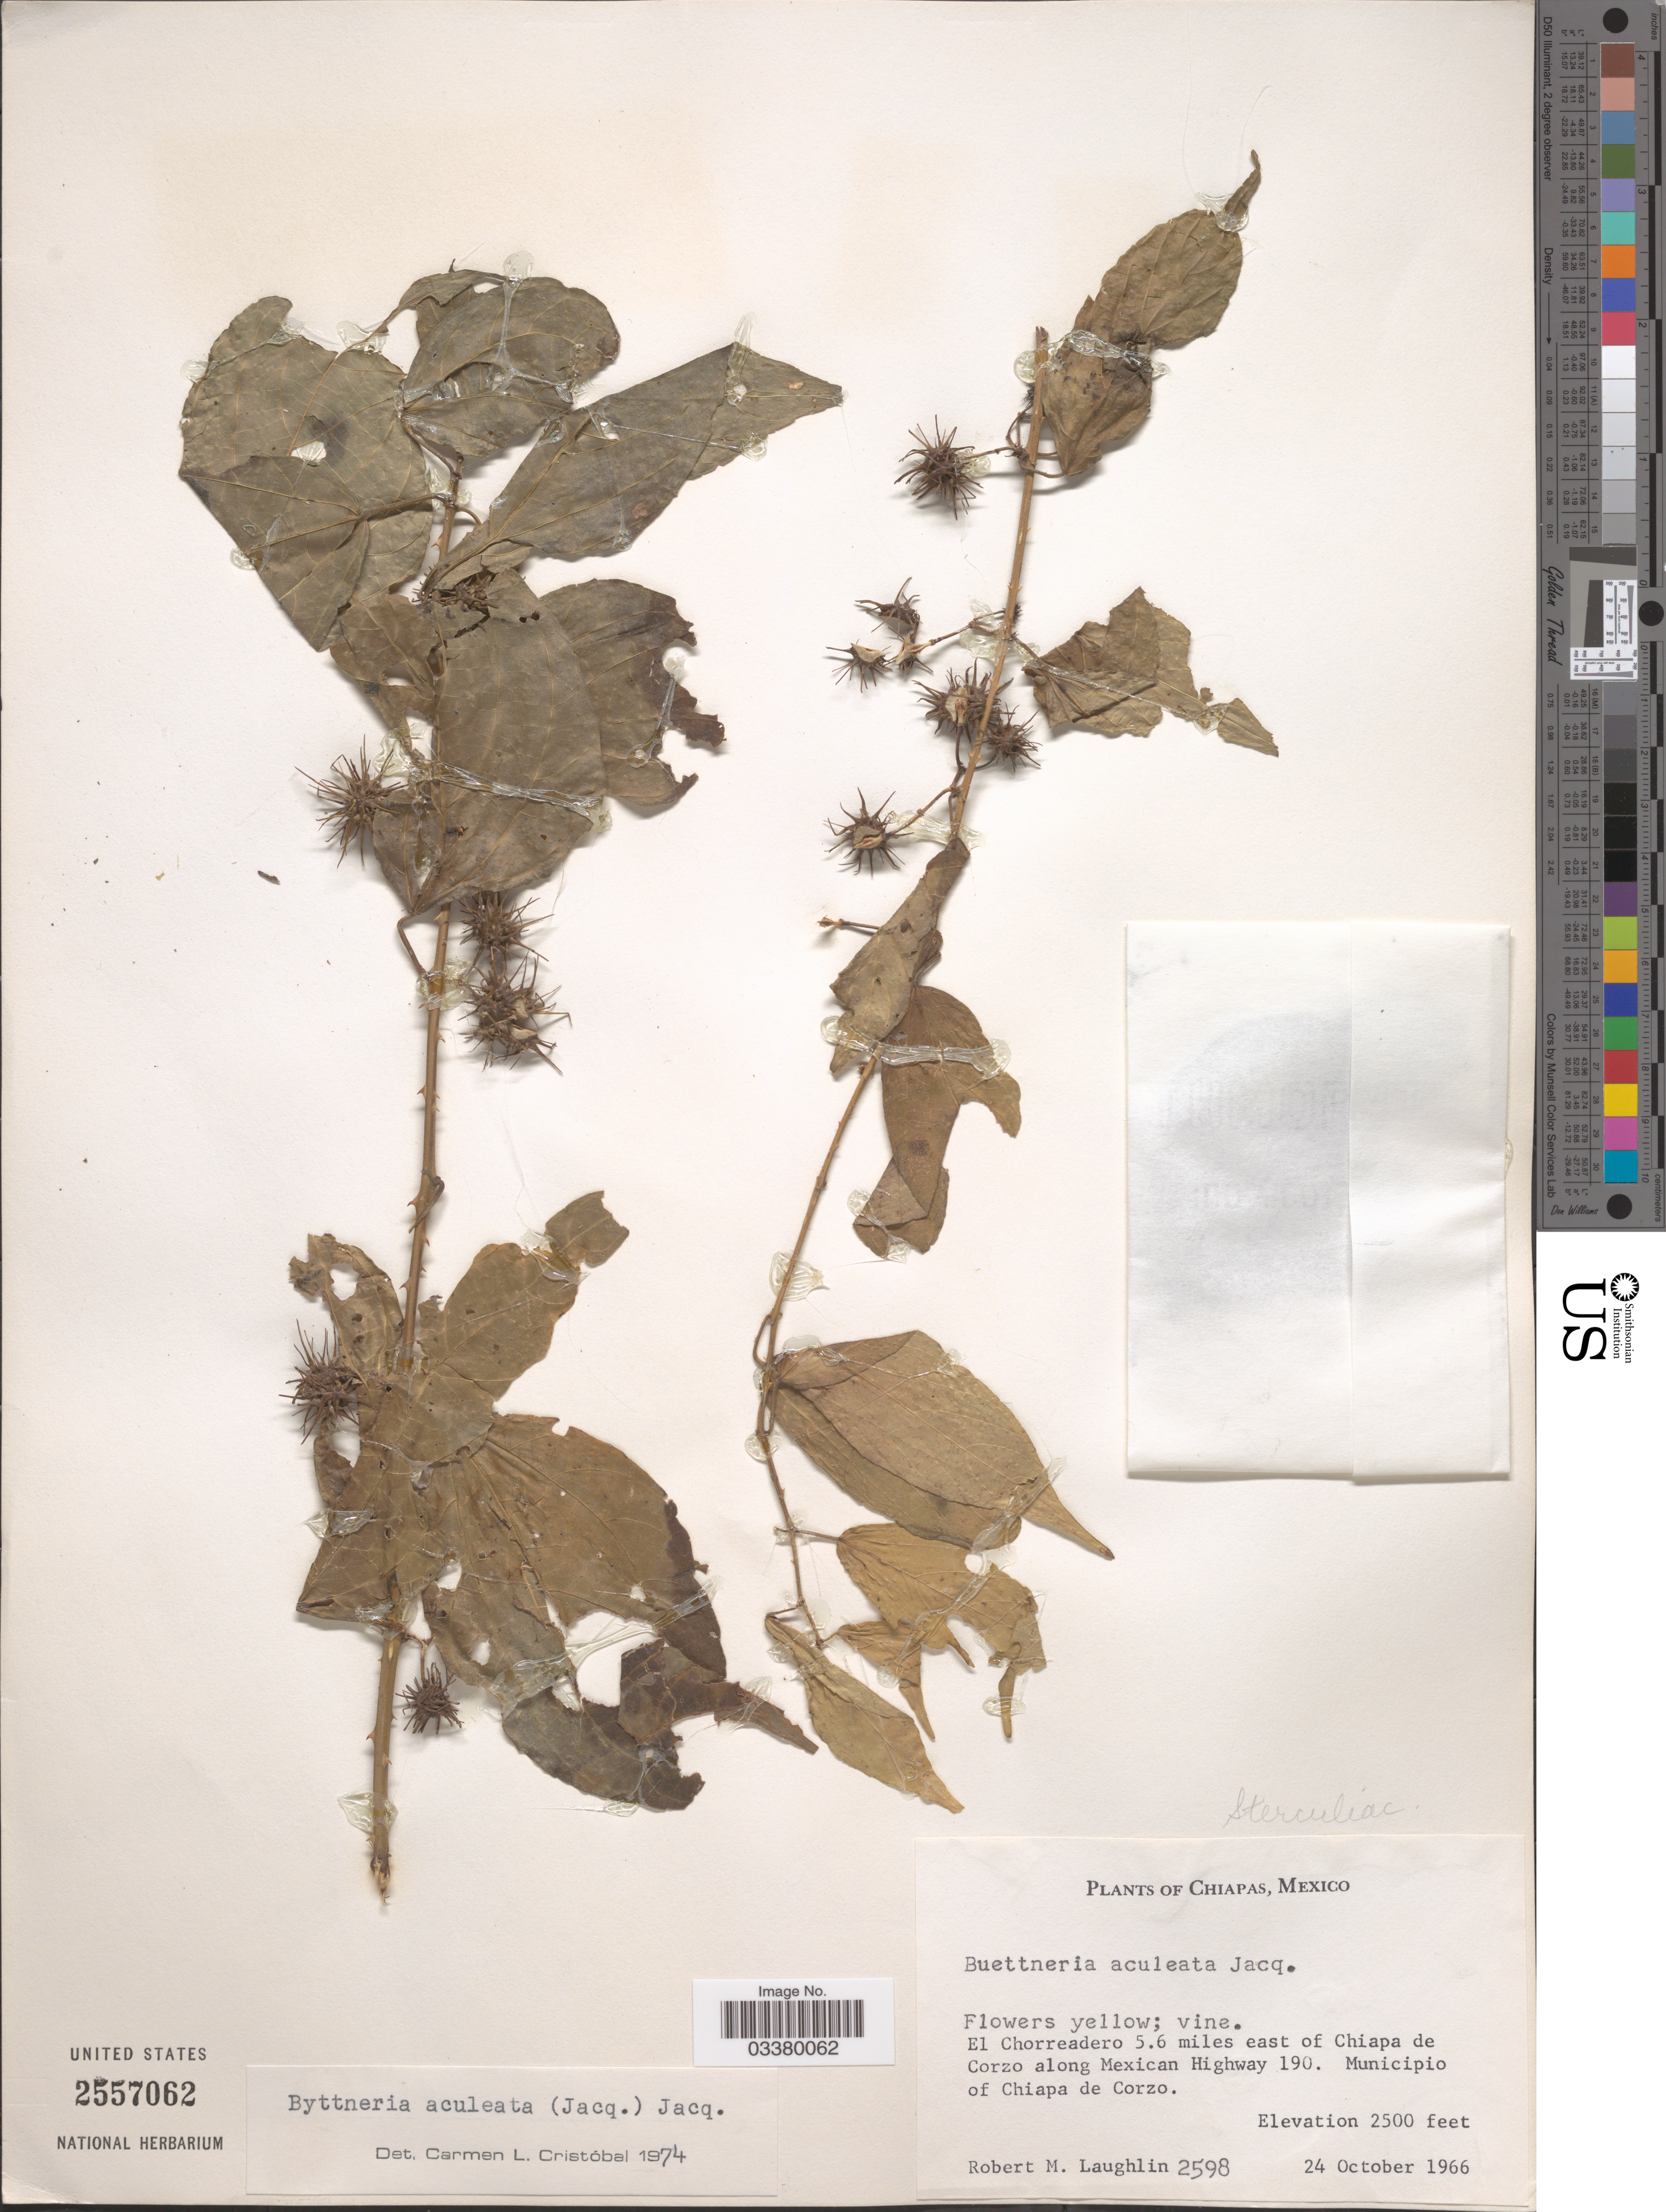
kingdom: Plantae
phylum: Tracheophyta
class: Magnoliopsida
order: Malvales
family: Malvaceae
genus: Byttneria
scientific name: Byttneria aculeata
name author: (Jacq.) Jacq.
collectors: R. M. Laughlin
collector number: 2598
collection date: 1966-10-24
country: Mexico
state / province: Chiapas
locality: El Chorreadero 5.6 miles east of Chiapa de Corzo along Mexican Highway 190. Municpio of Chiapa de Corzo.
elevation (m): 762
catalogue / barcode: US 2557062